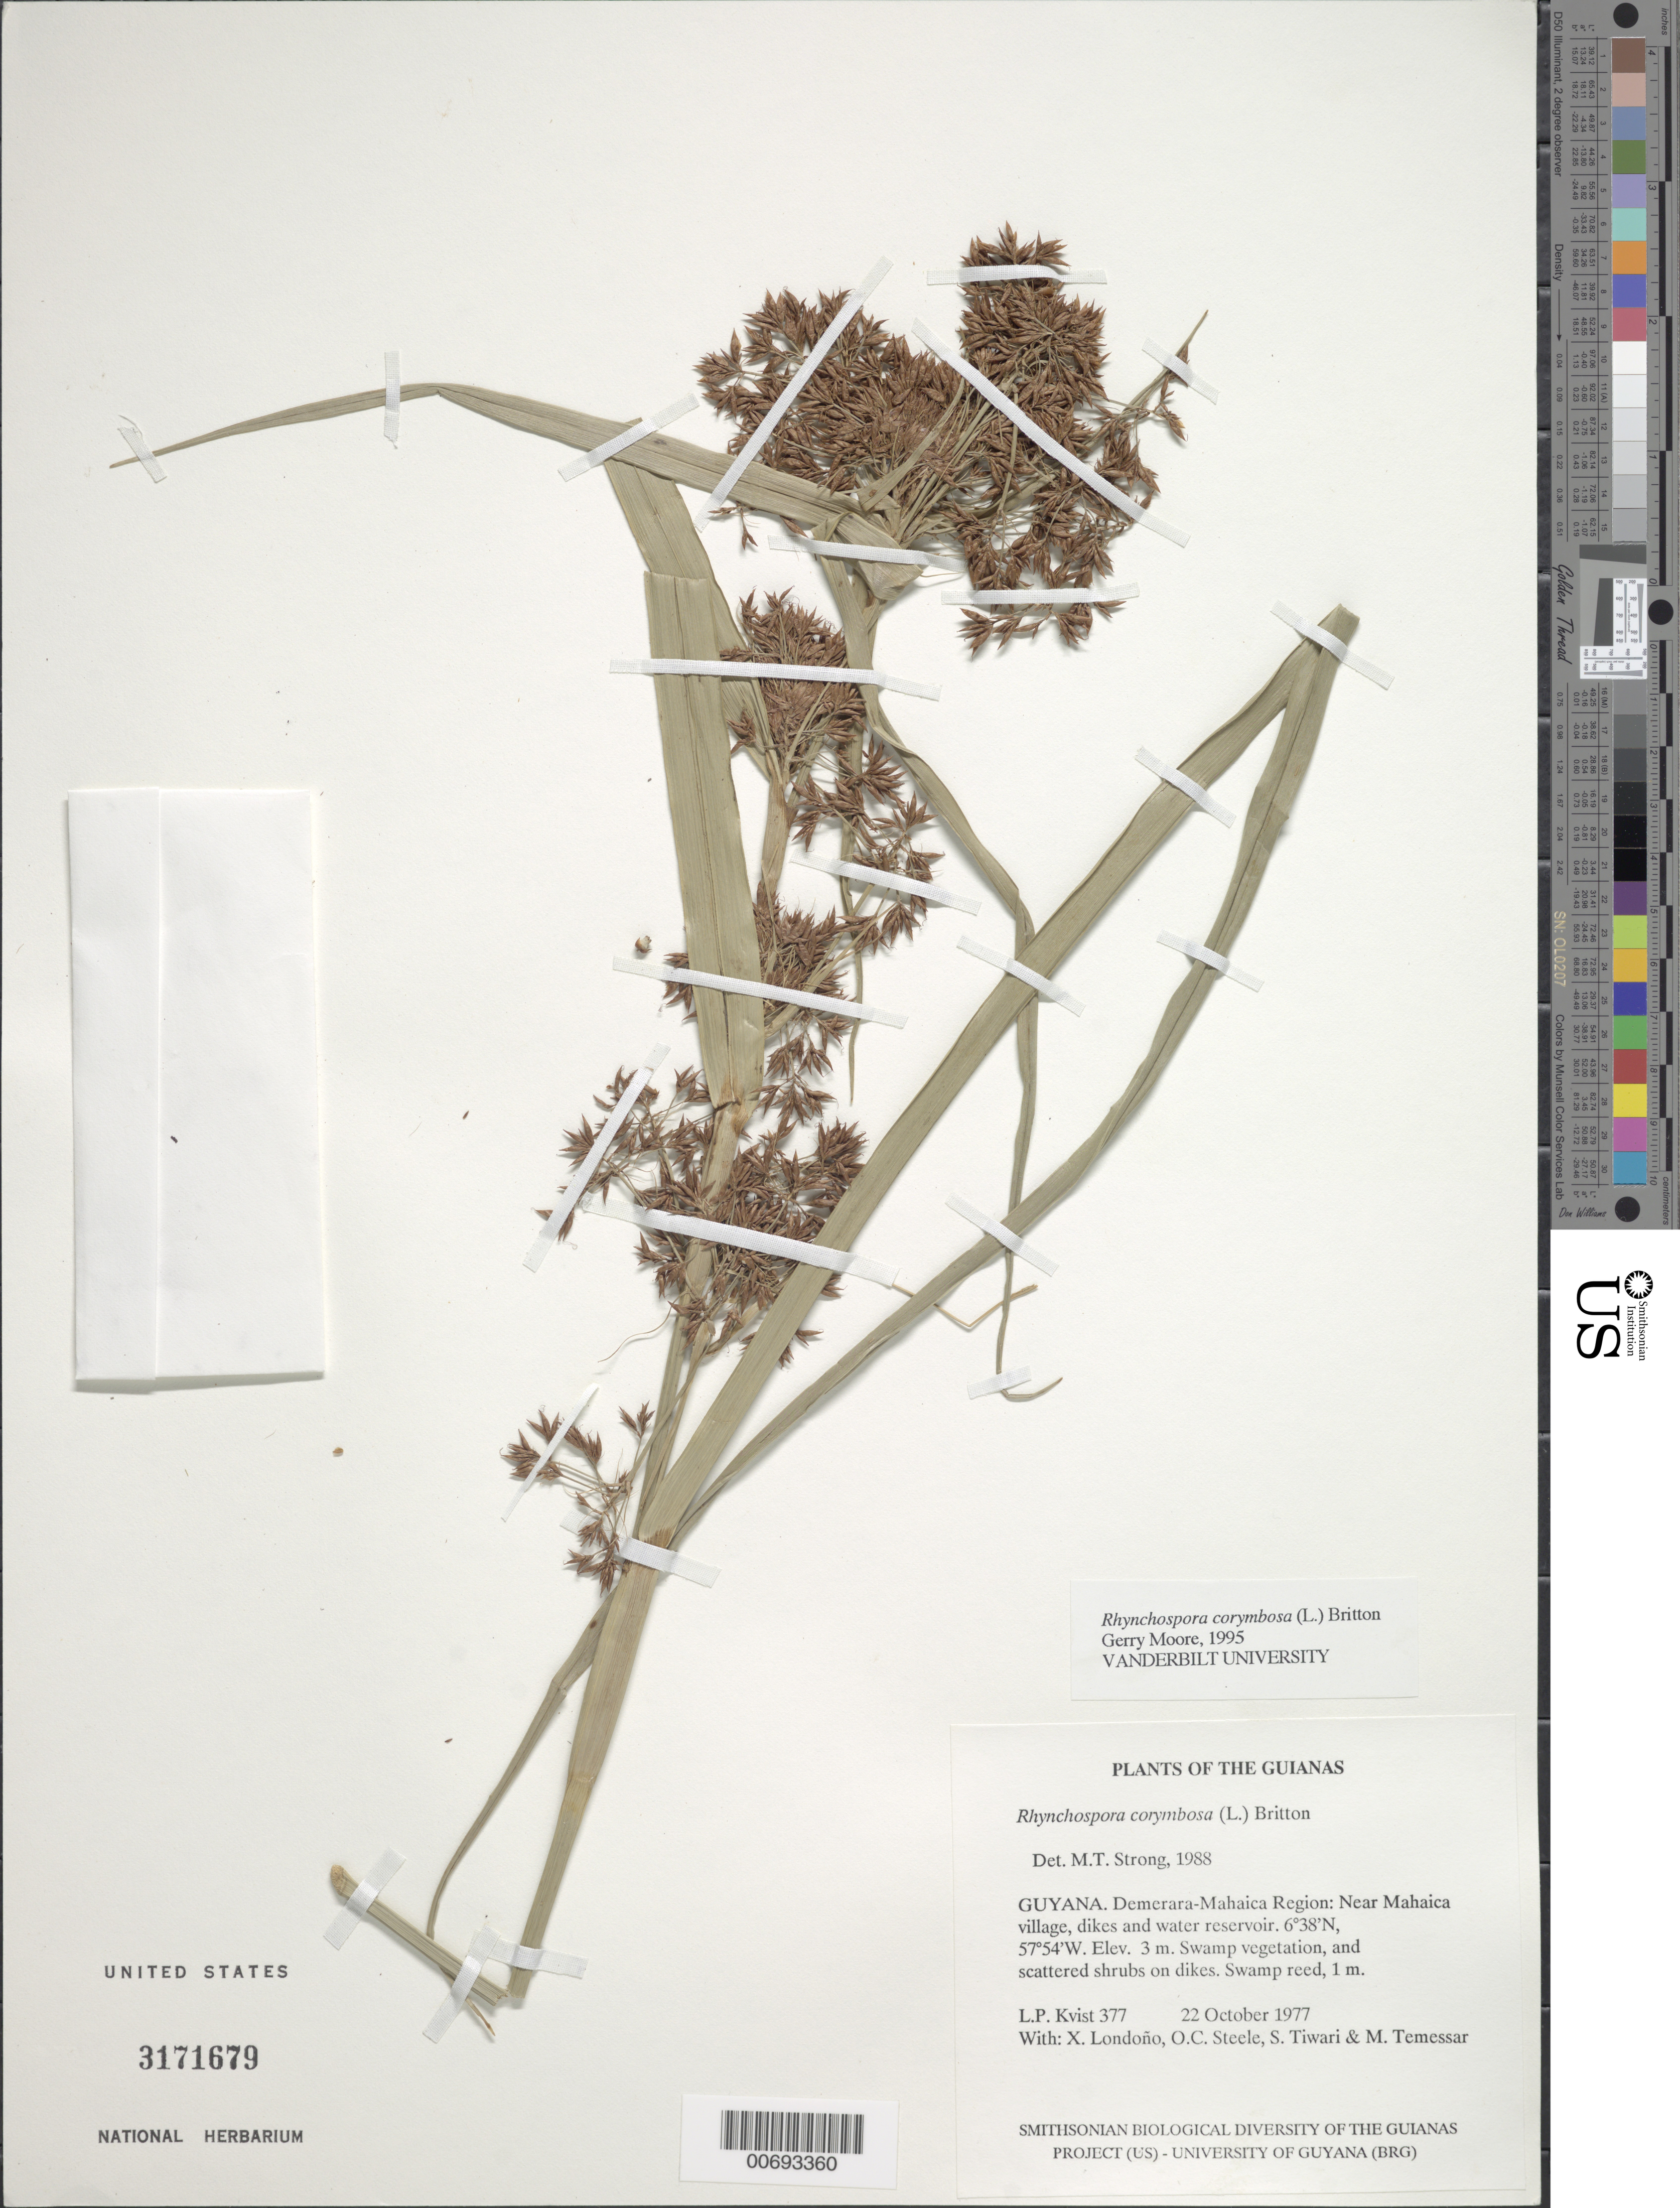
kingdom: Plantae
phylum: Tracheophyta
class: Liliopsida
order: Poales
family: Cyperaceae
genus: Rhynchospora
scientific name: Rhynchospora corymbosa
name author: (L.) Britton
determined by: Moore, G. T.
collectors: L. P. Kvist, X. Londoño, O. C. Steele, S. Tiwari & M. Tamessar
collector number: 377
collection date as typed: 22 October 1987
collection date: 1987-10-22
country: Guyana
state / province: Demerara-Mahaica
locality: Near Mahaica village, dikes and water reservoir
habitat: Swamp vegetation, and scattered shrubs on dikes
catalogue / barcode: US 3171679